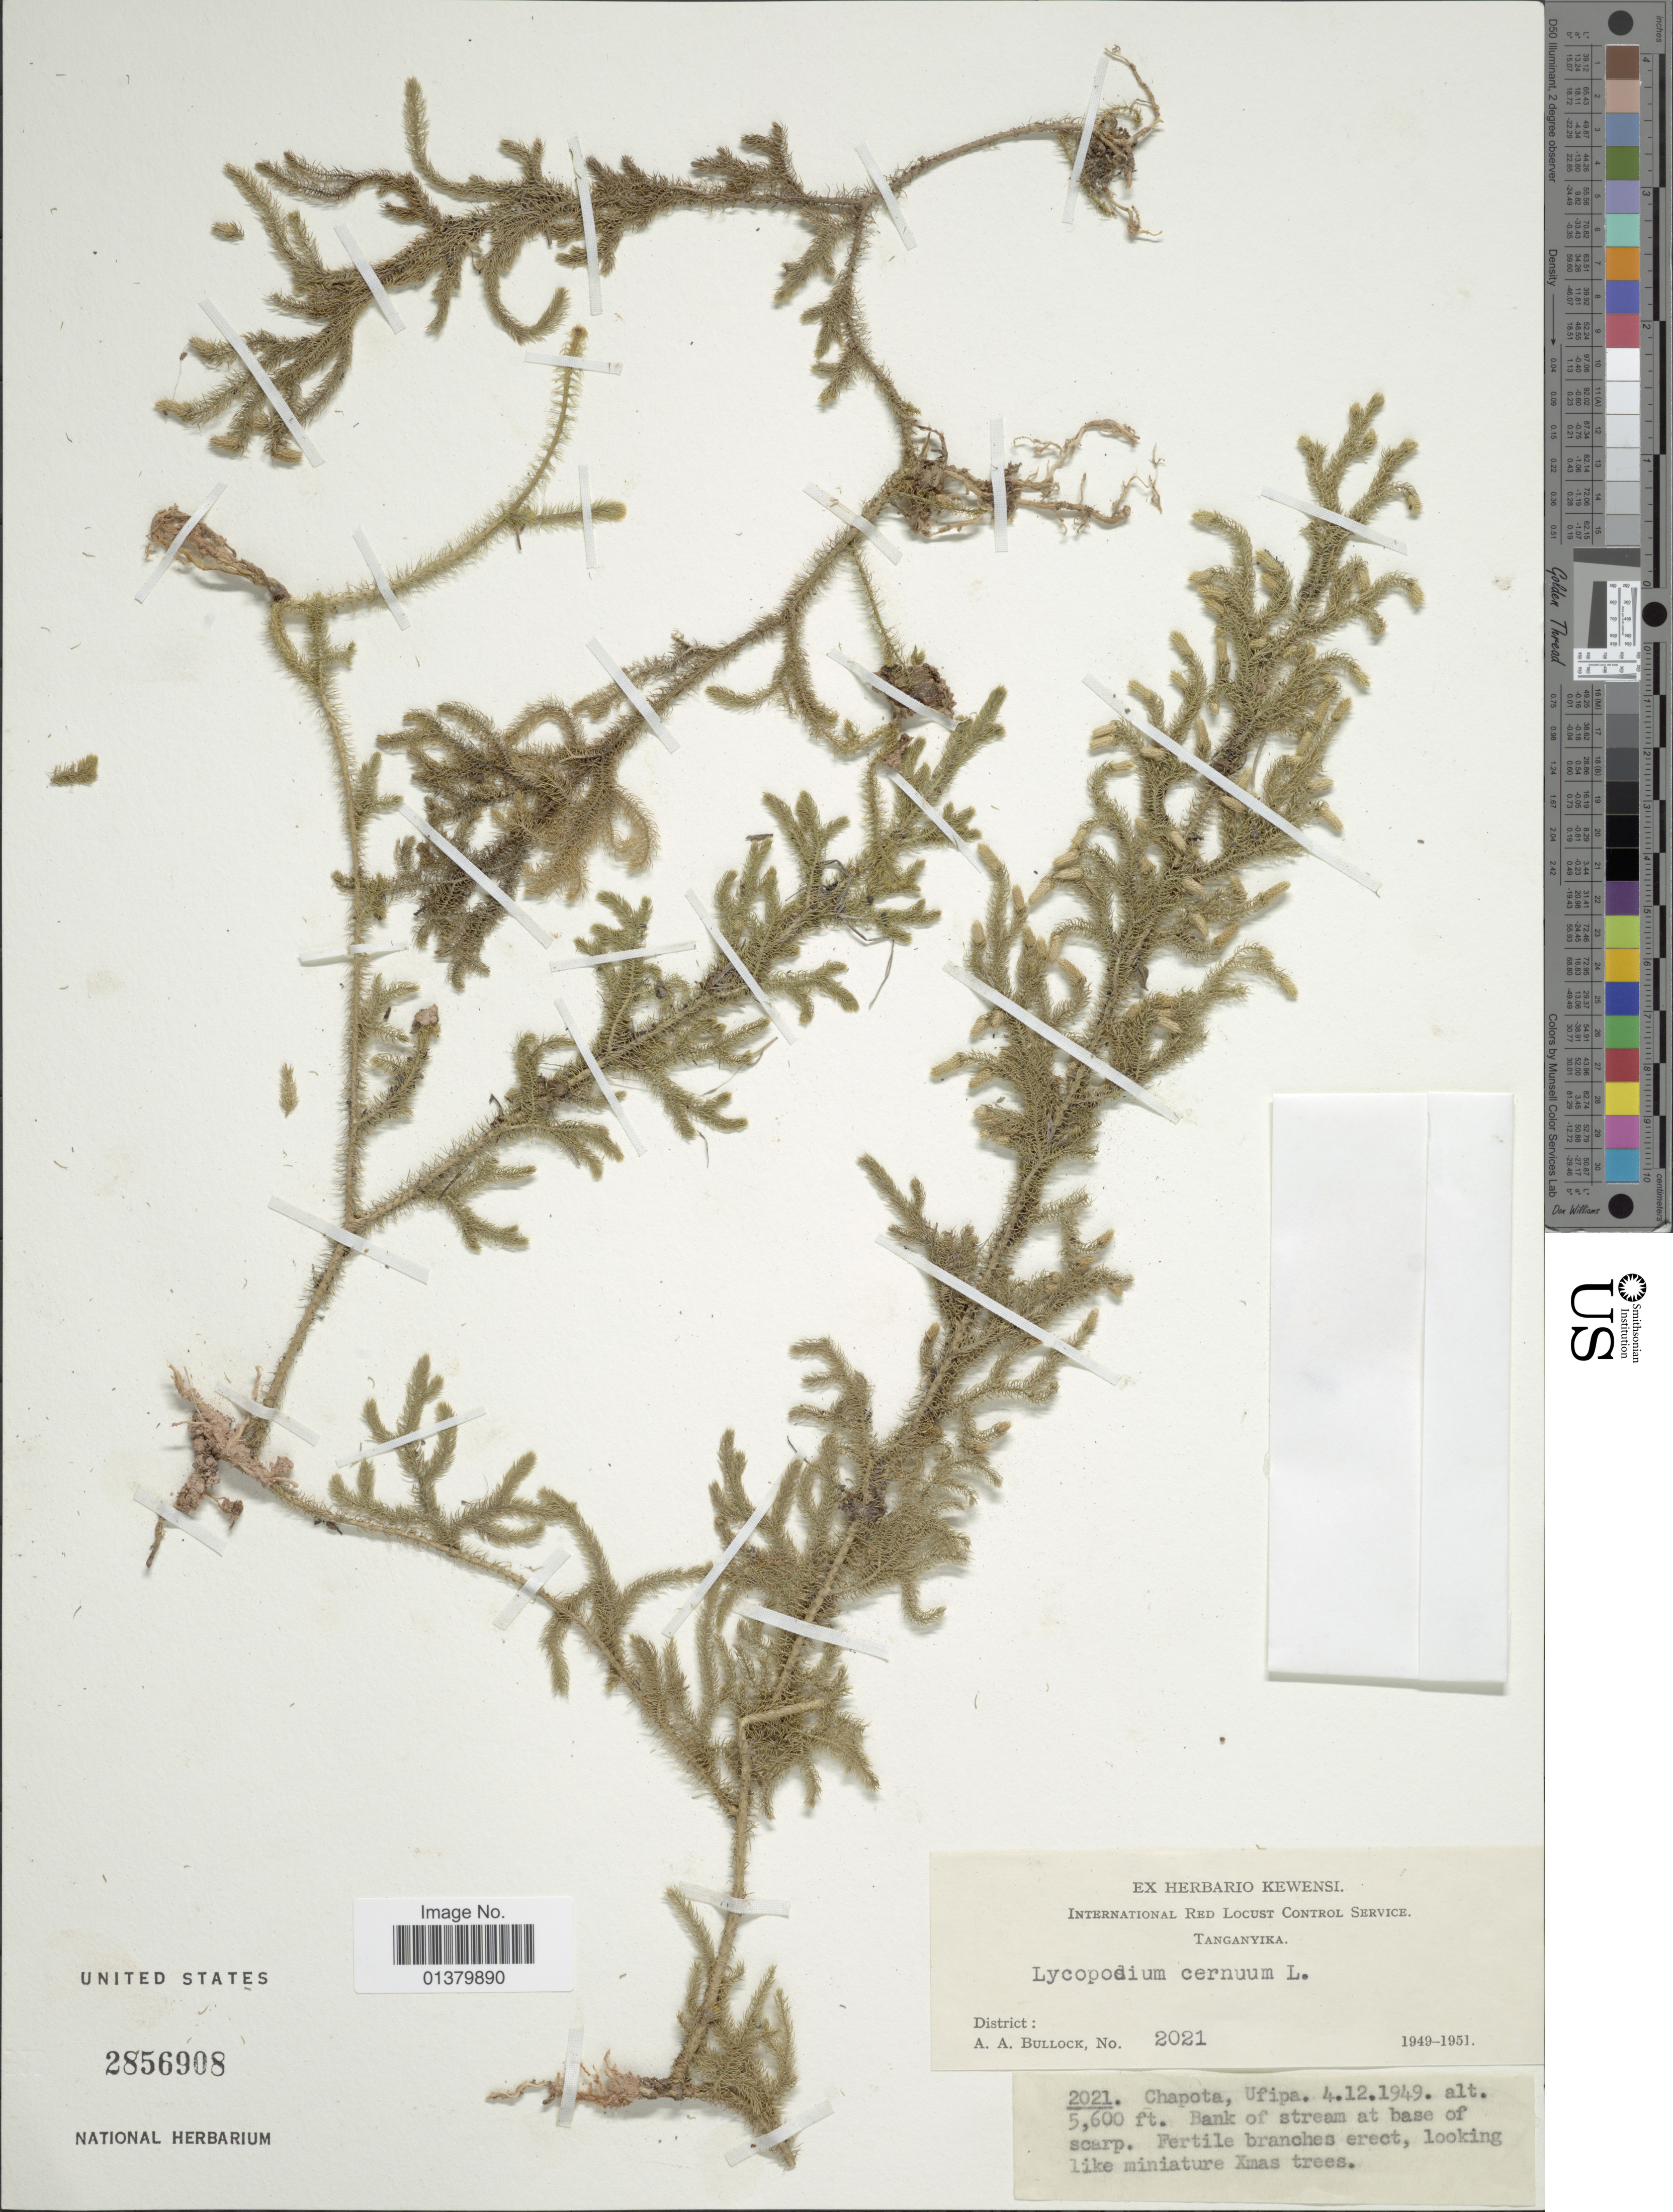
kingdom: Plantae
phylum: Tracheophyta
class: Lycopodiopsida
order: Lycopodiales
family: Lycopodiaceae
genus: Palhinhaea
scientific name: Palhinhaea cernua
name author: (L.) Vasc. & Franco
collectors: A. Bullock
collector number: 2021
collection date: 1949-12-04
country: Tanzania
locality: Chapota, Ufipa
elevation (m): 1707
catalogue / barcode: US 2856908